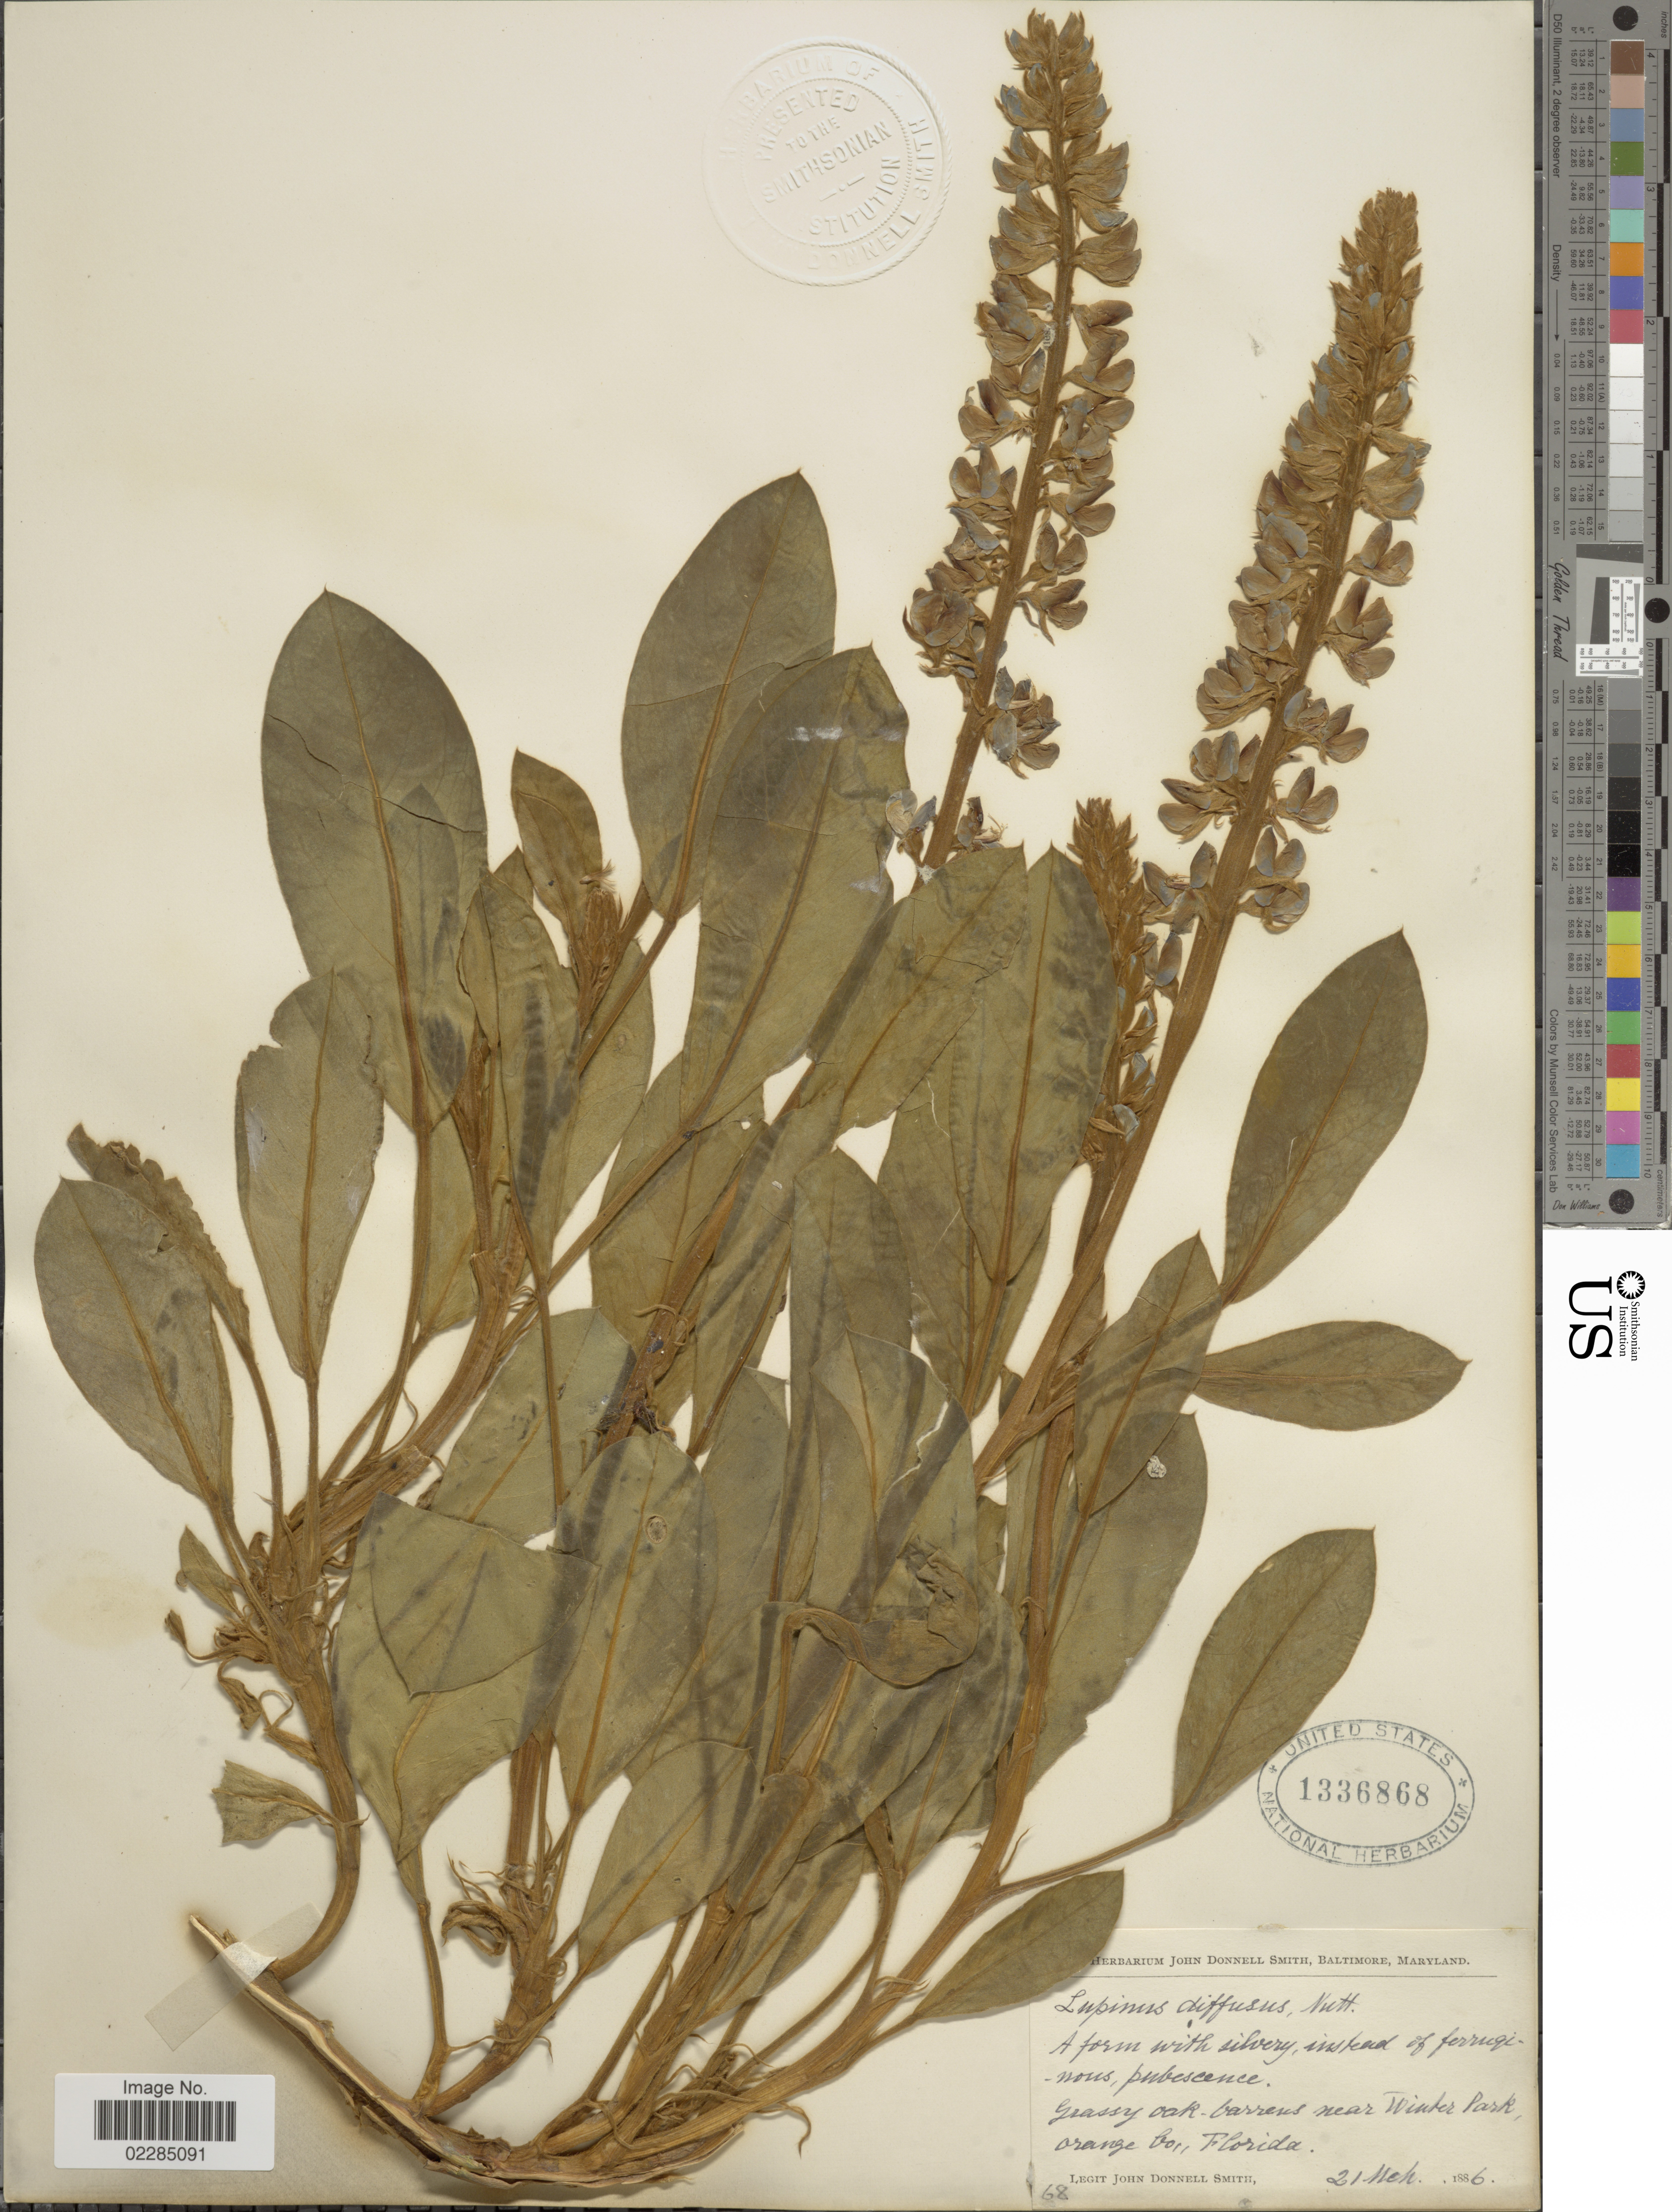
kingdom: Plantae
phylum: Tracheophyta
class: Magnoliopsida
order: Fabales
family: Fabaceae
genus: Lupinus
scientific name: Lupinus diffusus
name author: Nutt.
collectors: J. Donnell Smith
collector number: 68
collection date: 1886-03-21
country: United States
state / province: Florida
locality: Grassy oak barrens near Winter Park, Orange Co.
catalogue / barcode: US 1336868